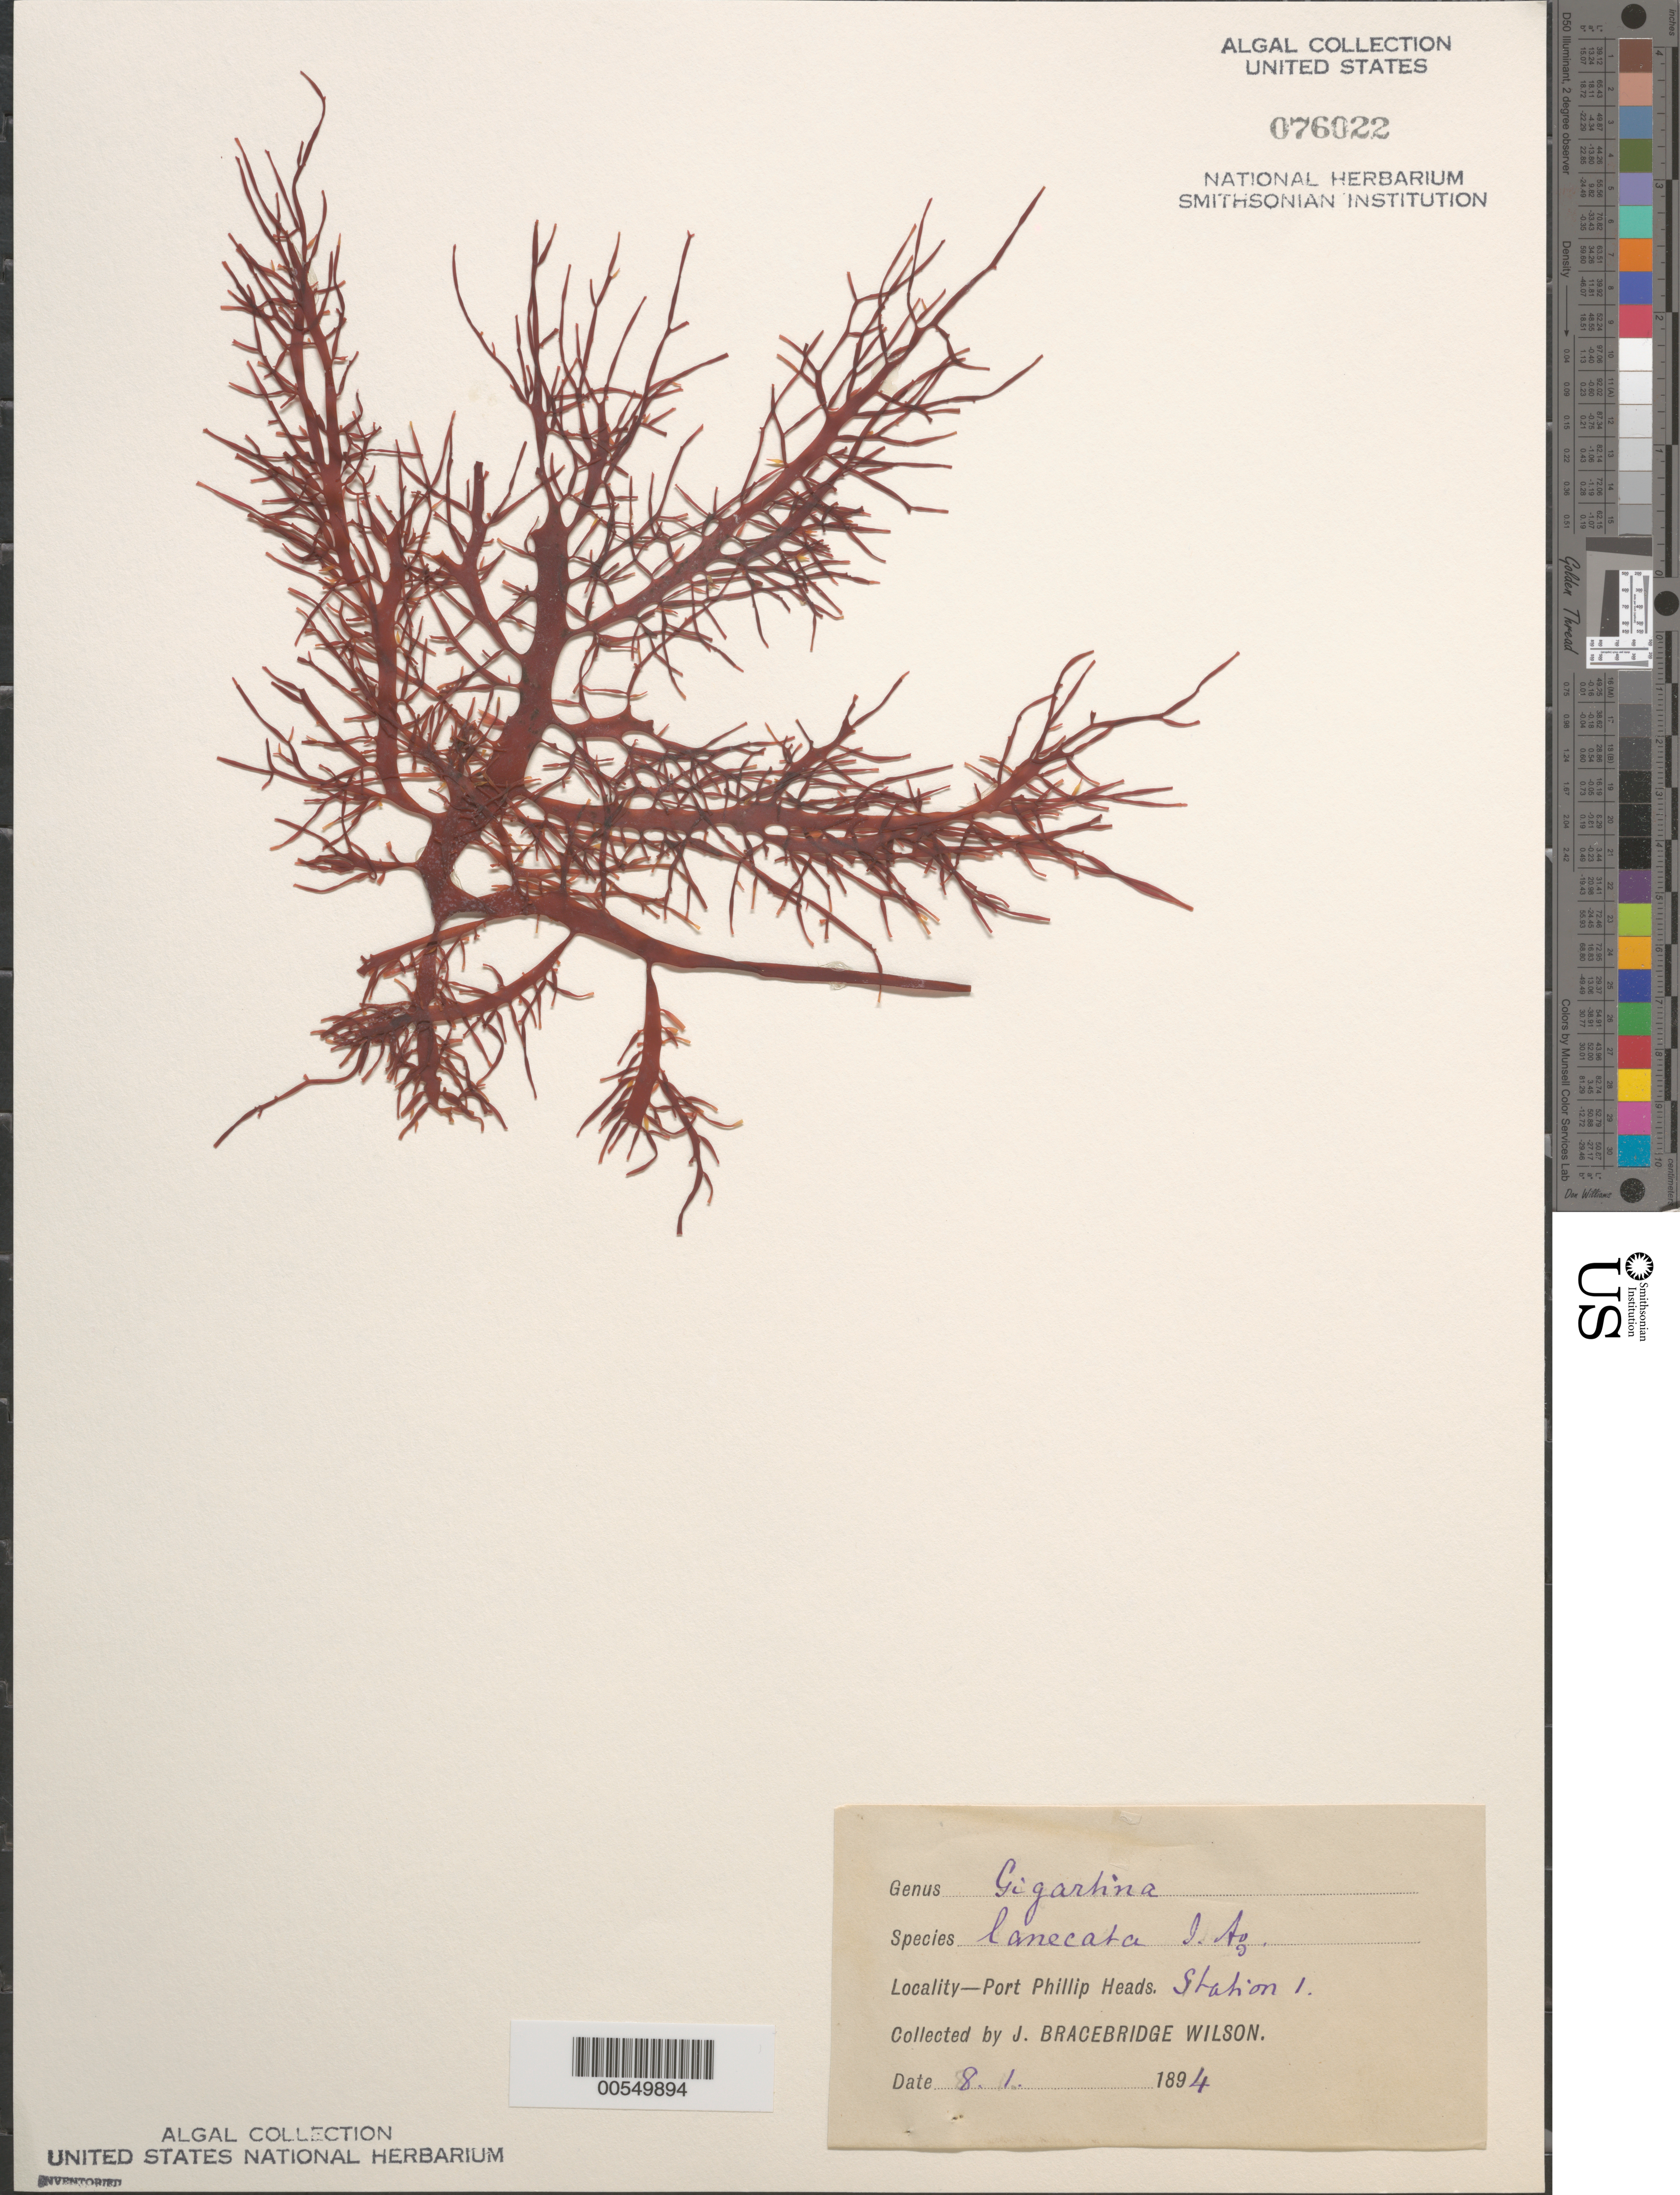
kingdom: Plantae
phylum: Rhodophyta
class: Florideophyceae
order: Gigartinales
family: Gigartinaceae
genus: Gigartina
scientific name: Gigartina lanecata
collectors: J. B. Wilson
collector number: Station 1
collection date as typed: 08 Jan 1894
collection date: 1894-01-08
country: Australia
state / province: Victoria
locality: Port Phillip Heads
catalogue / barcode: US 76022